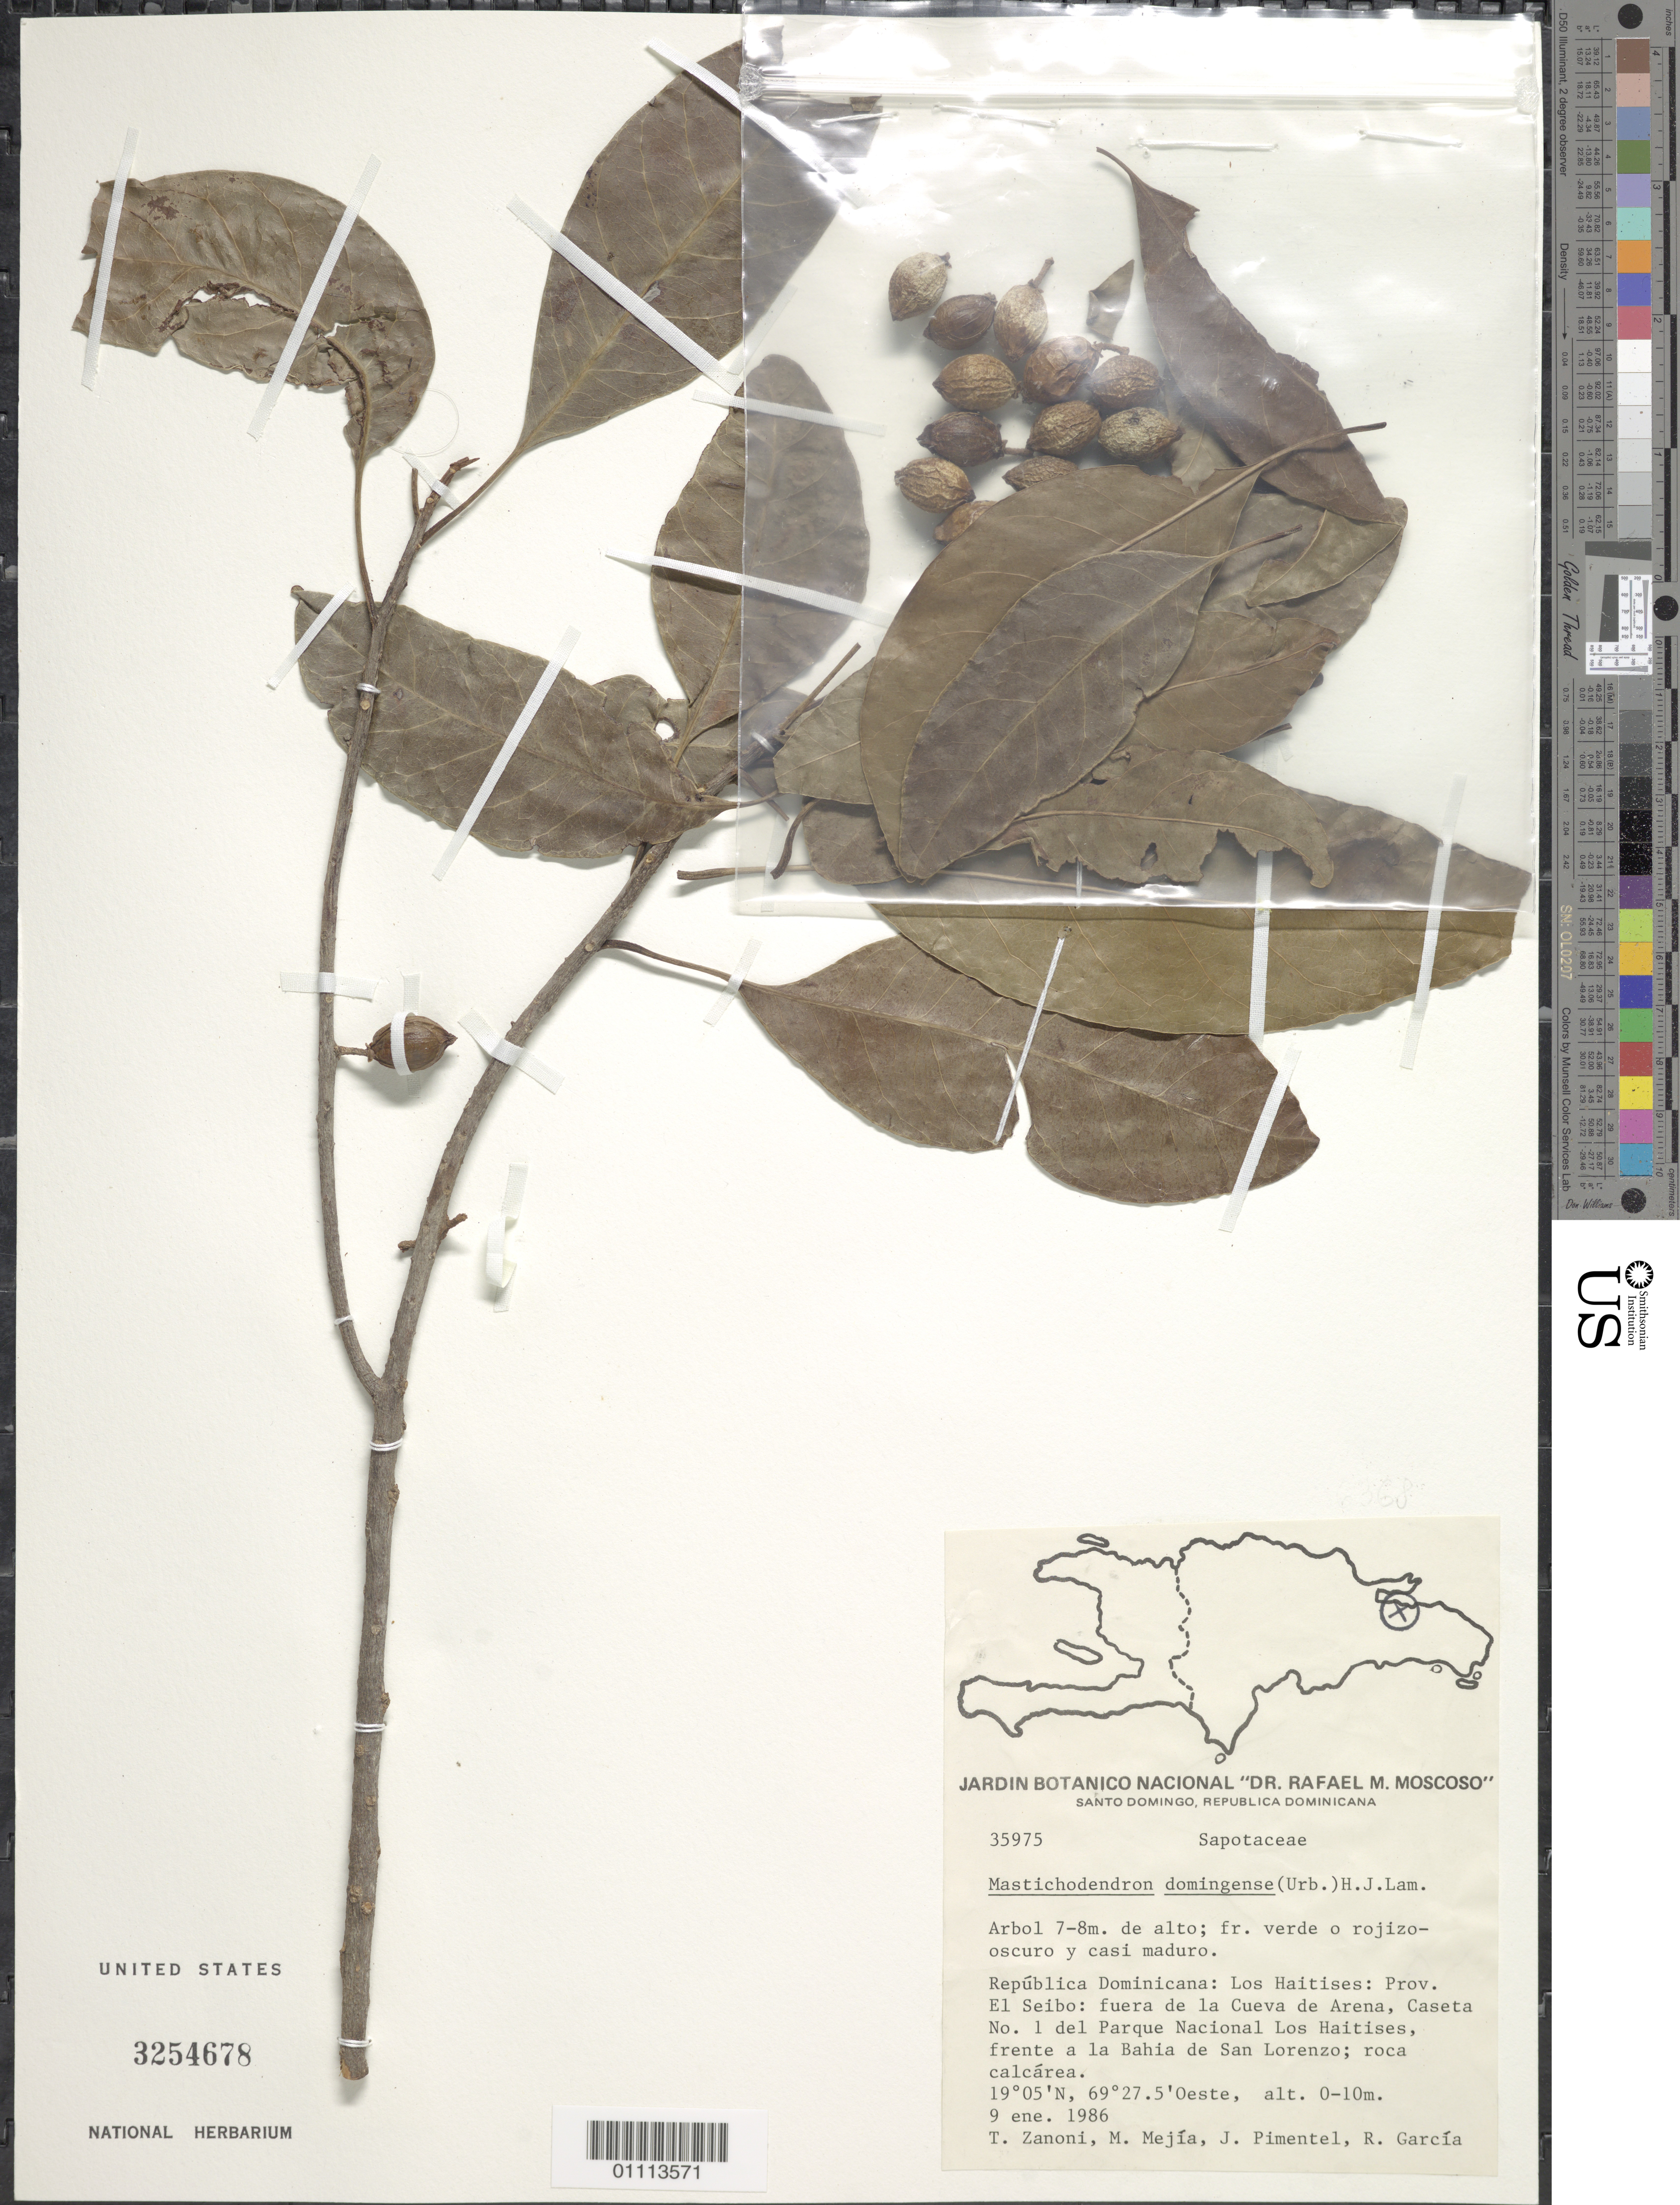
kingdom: Plantae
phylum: Tracheophyta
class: Magnoliopsida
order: Ericales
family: Sapotaceae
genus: Sideroxylon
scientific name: Sideroxylon domingense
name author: Urb.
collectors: T. A. Zanoni, M. Mejia, J. Pimentel & R. G. García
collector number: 35975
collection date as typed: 09 Jan 1986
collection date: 1986-01-09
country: Dominican Republic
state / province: Santo Domingo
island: Hispaniola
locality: Los Haitises: Prov. El Seibo: fuera de la Cueva de Arena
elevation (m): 0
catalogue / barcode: US 3254678